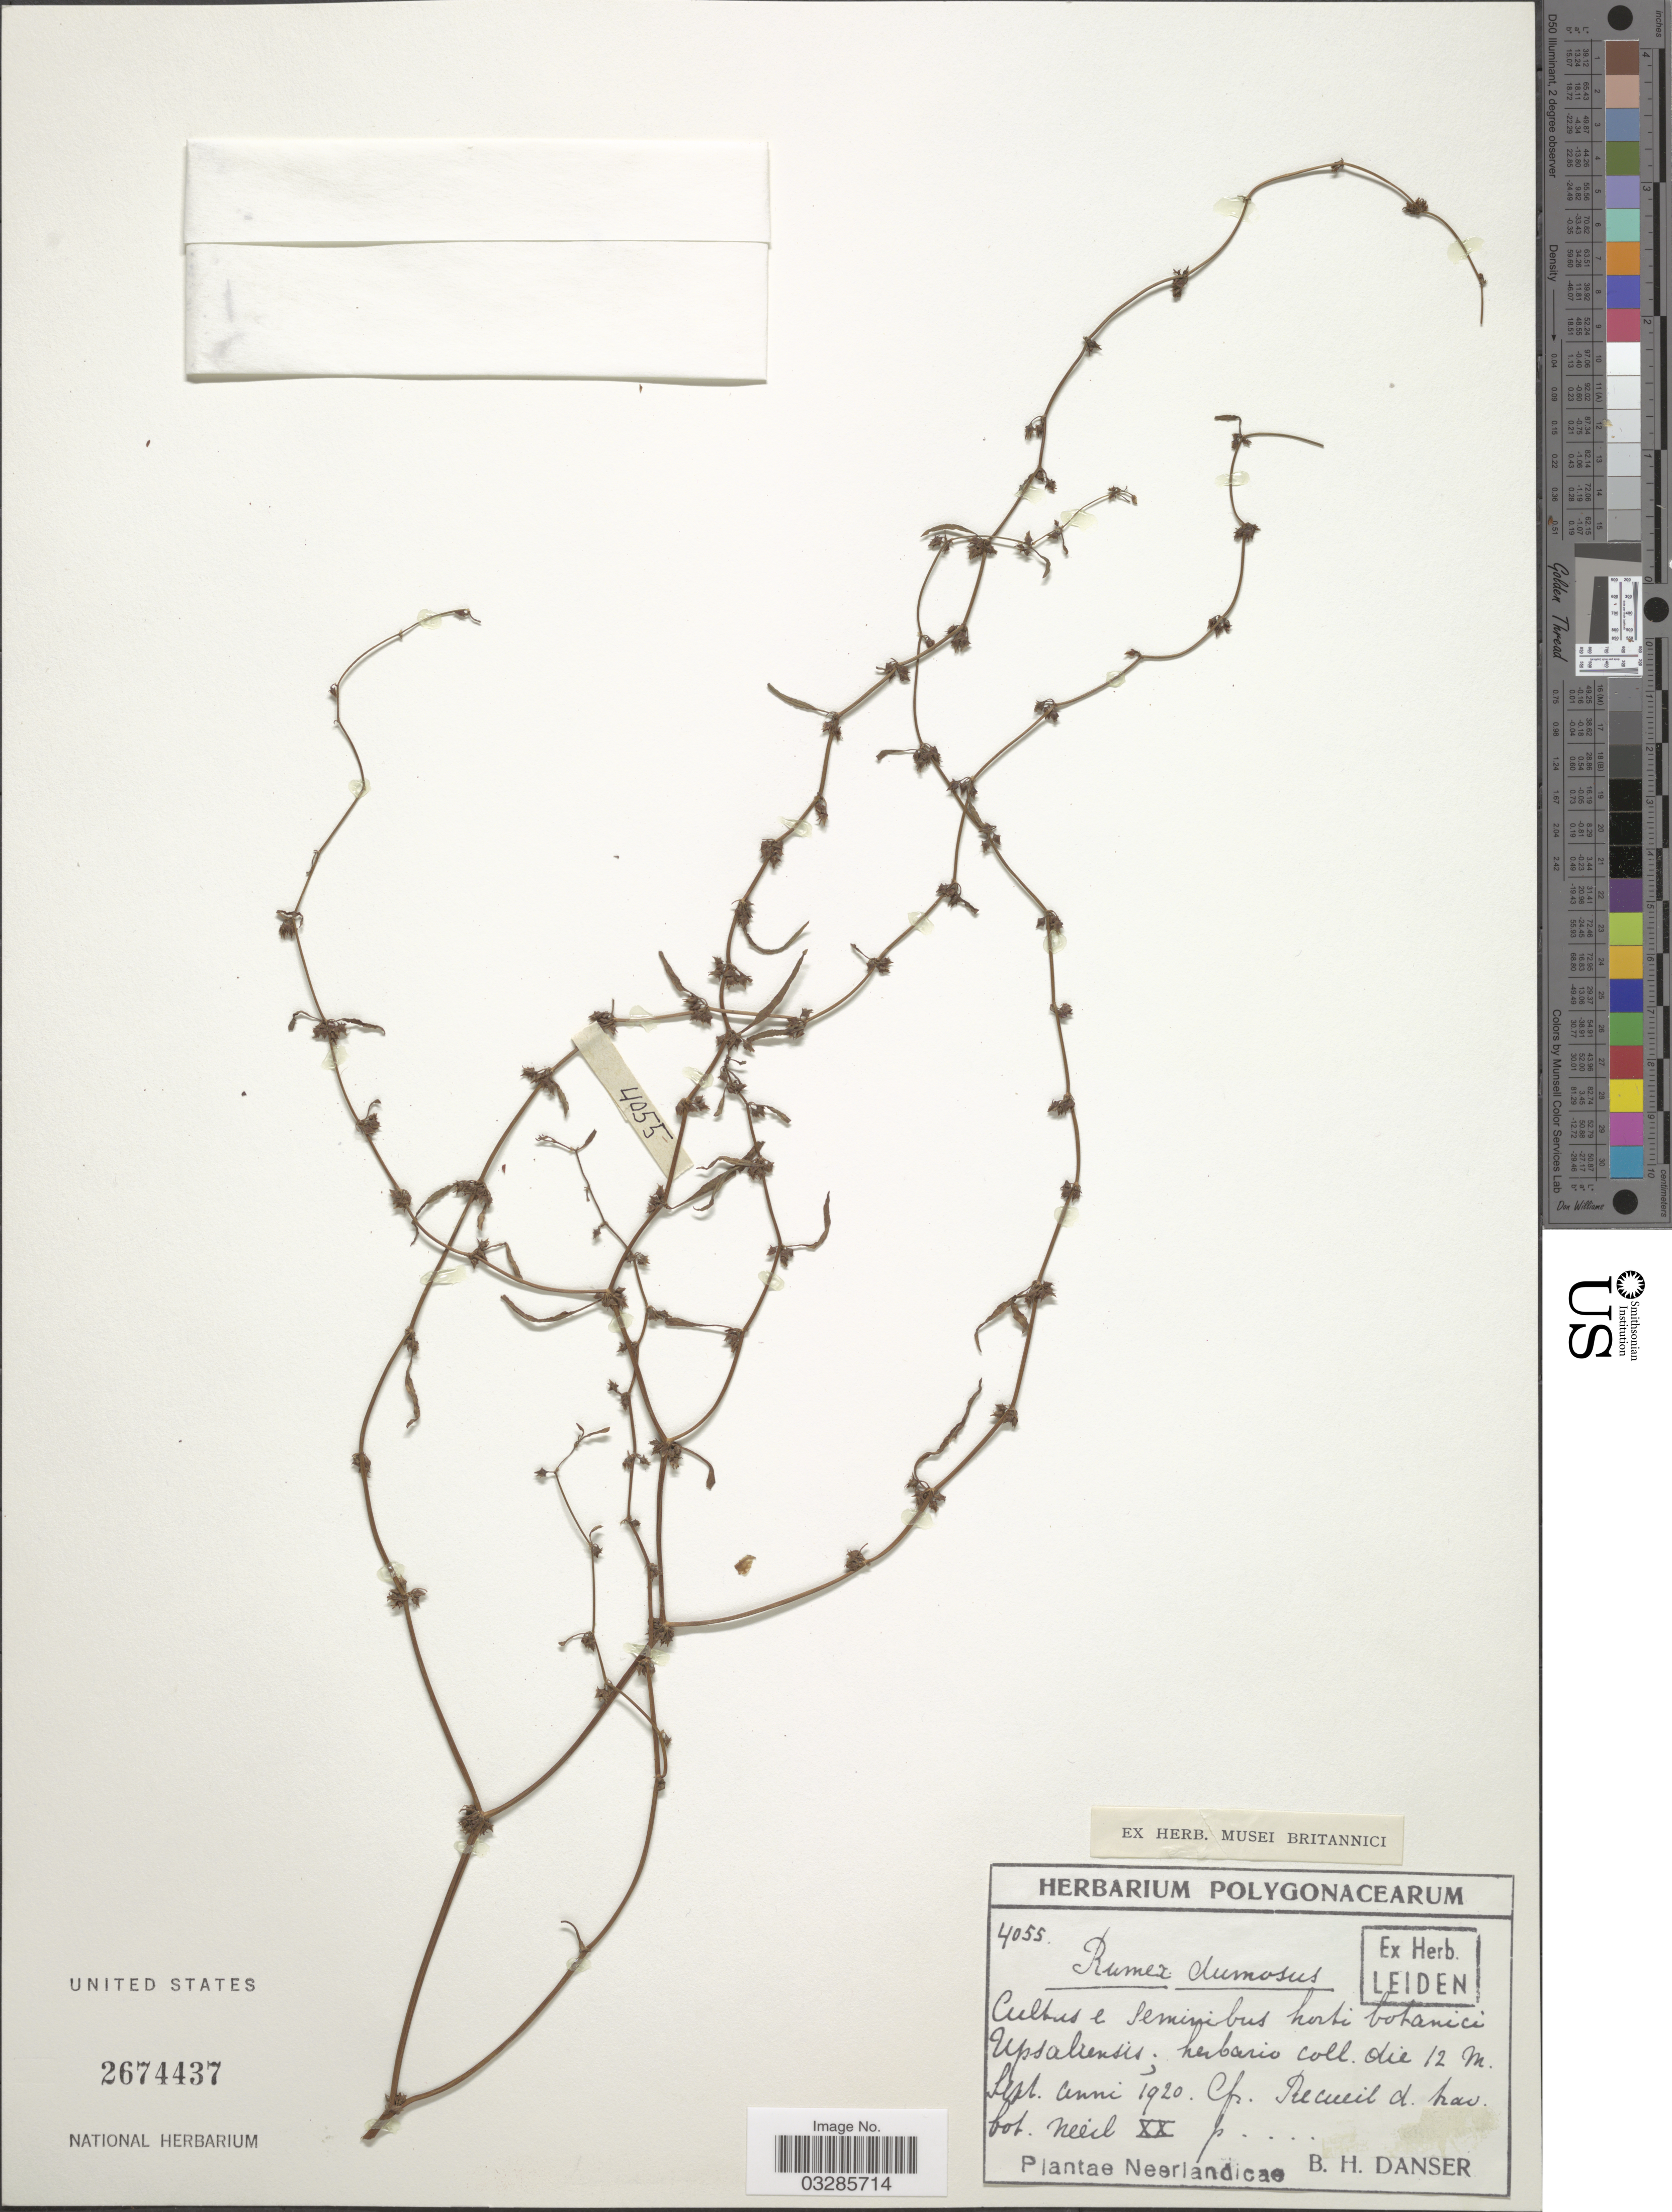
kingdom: Plantae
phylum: Tracheophyta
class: Magnoliopsida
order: Caryophyllales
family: Polygonaceae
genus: Rumex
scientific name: Rumex dumosus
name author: A. Cunn. ex Meisn.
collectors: B. Danser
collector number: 4055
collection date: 1920-09-12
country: Netherlands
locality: Cultus e seminibus horti botanici Upsaliensis, Recueil d. hor. bot. neerl. Neerlandicae.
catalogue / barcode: US 2674437